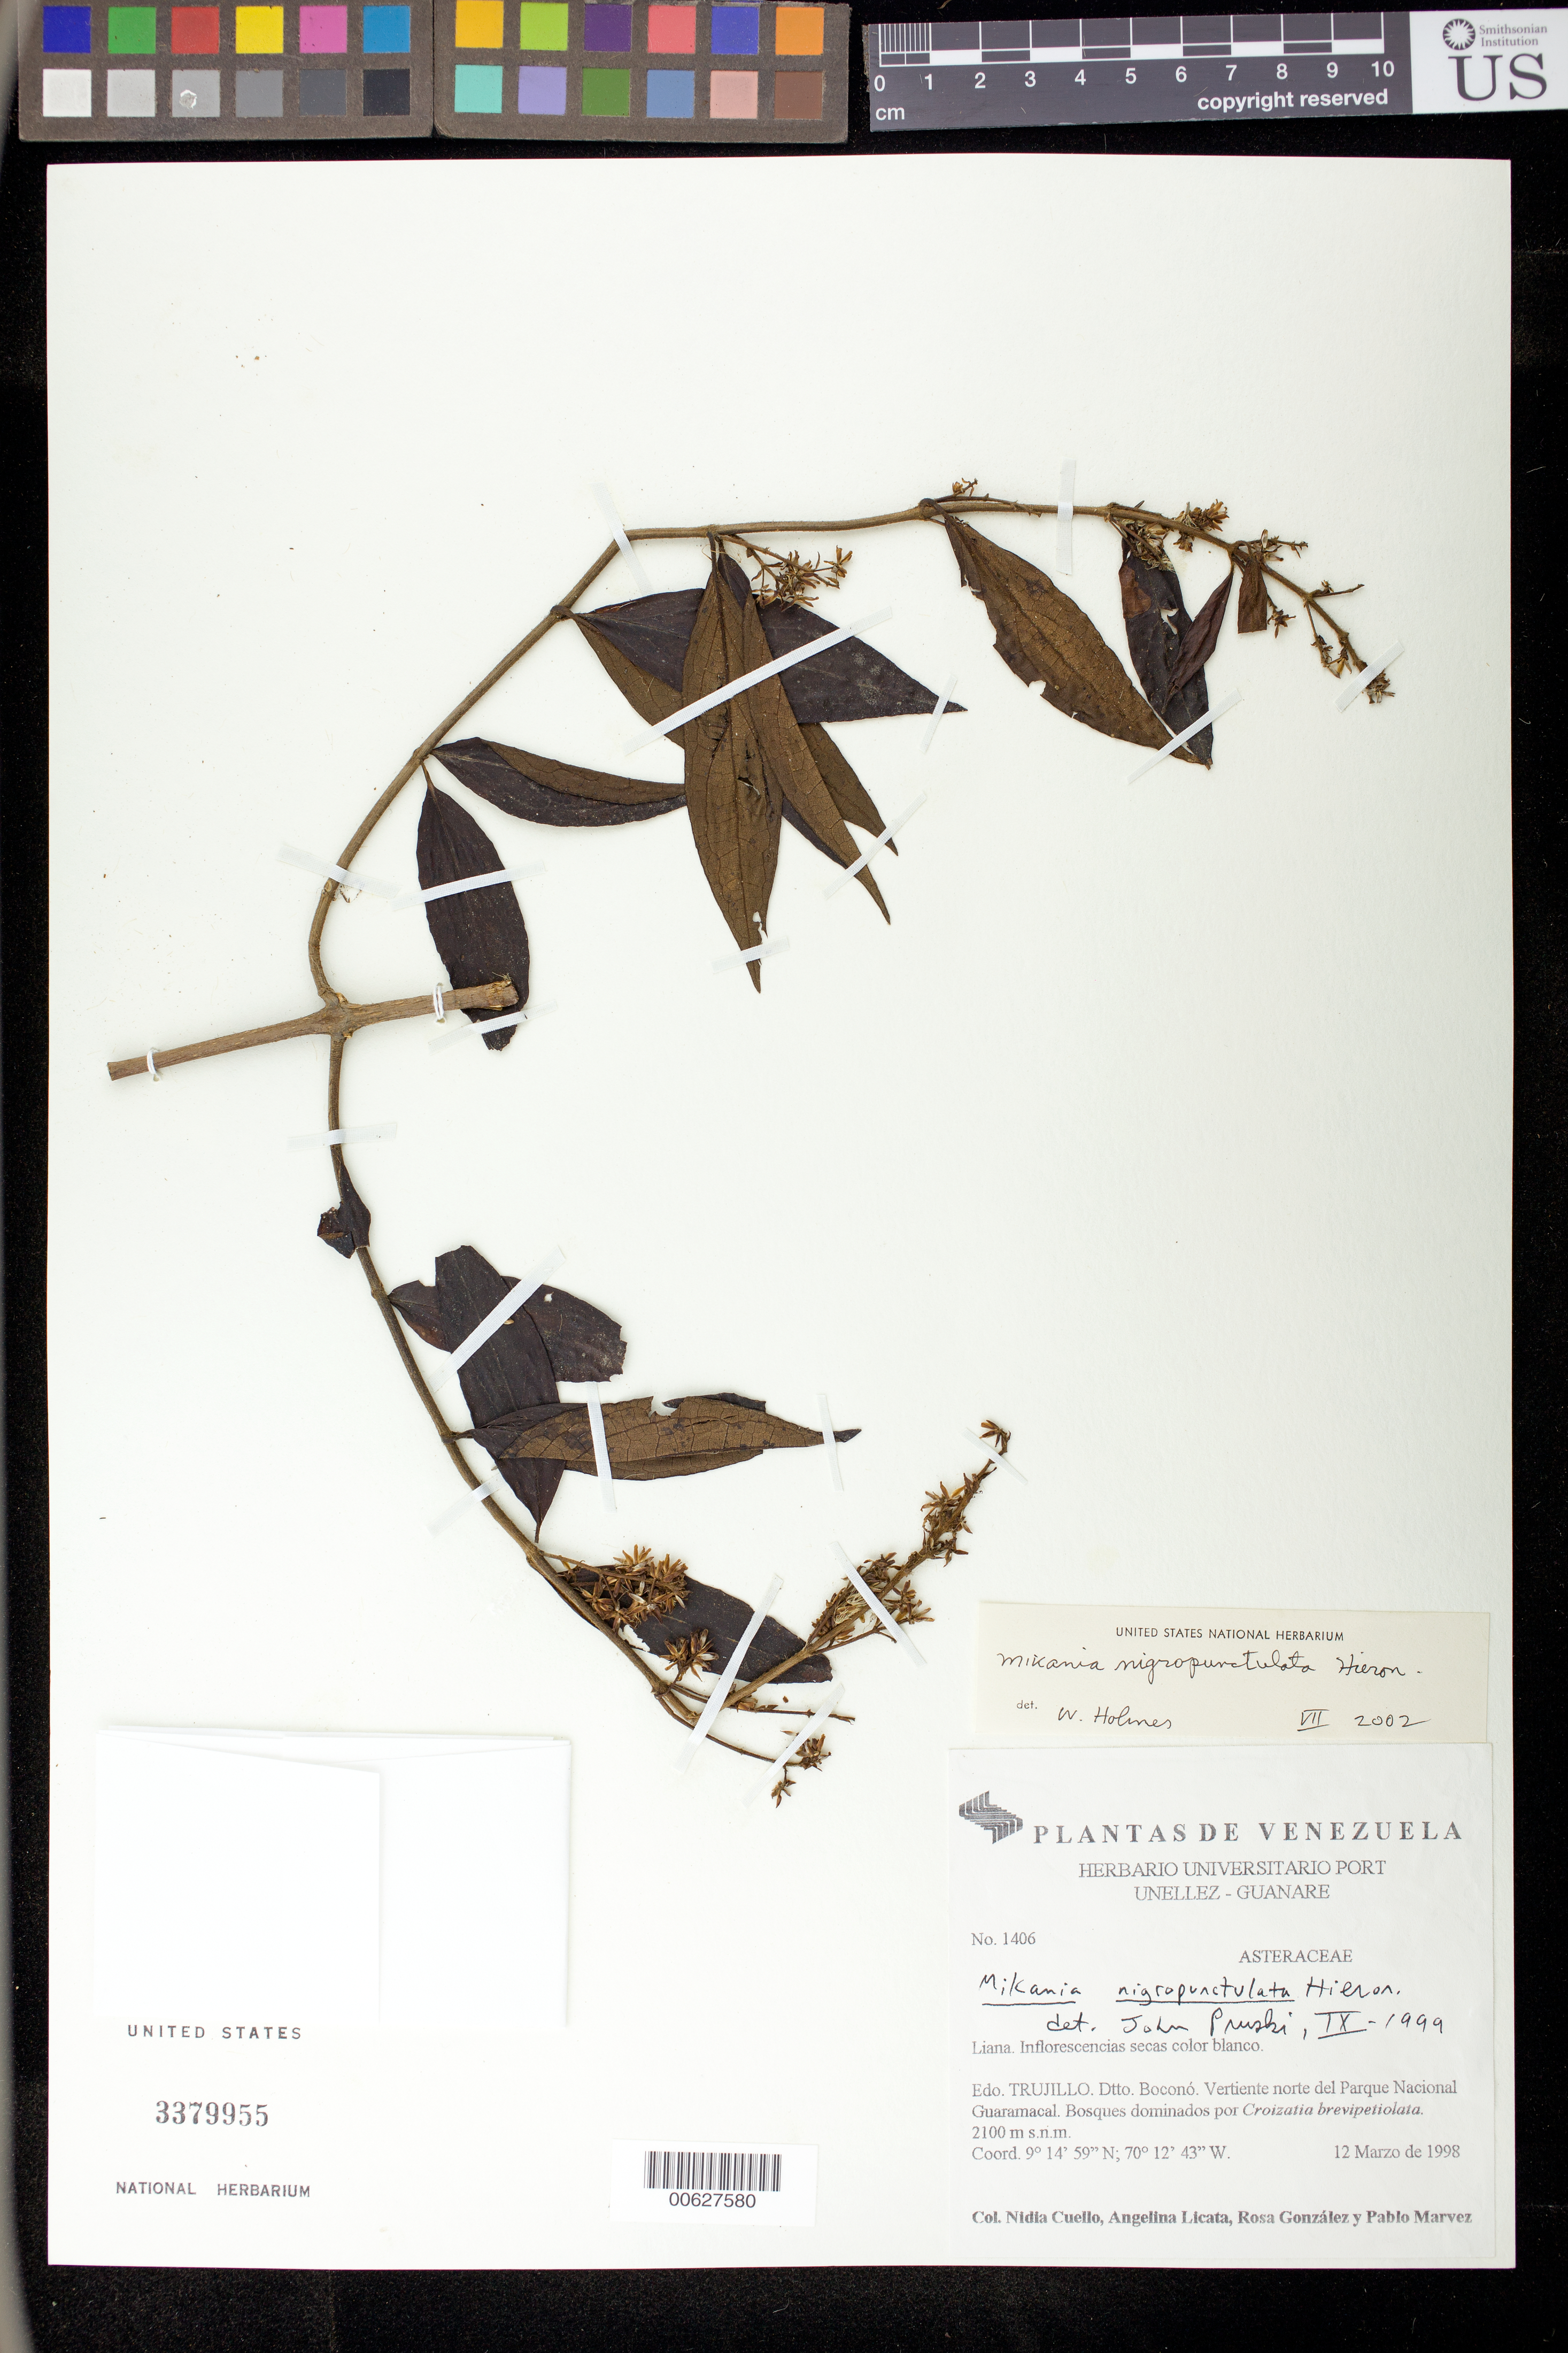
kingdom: Plantae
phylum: Tracheophyta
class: Magnoliopsida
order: Asterales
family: Asteraceae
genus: Mikania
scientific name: Mikania nigropunctulata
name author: Hieron.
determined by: Pruski, J. F.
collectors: N. L. Cuello, A. Licata, R. González & P. Marvez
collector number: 1406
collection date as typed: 12 Mar 1998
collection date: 1998-03-12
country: Venezuela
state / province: Trujillo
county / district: Boconó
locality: Parque Nacional Guaramacal, en los alrededores del acueducto de Boconó, dentras de la Laguna de Los Cedros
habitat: Bosques dominados por Cecropia telinitida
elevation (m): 1850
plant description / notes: PORT, US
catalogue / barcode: US 3379955